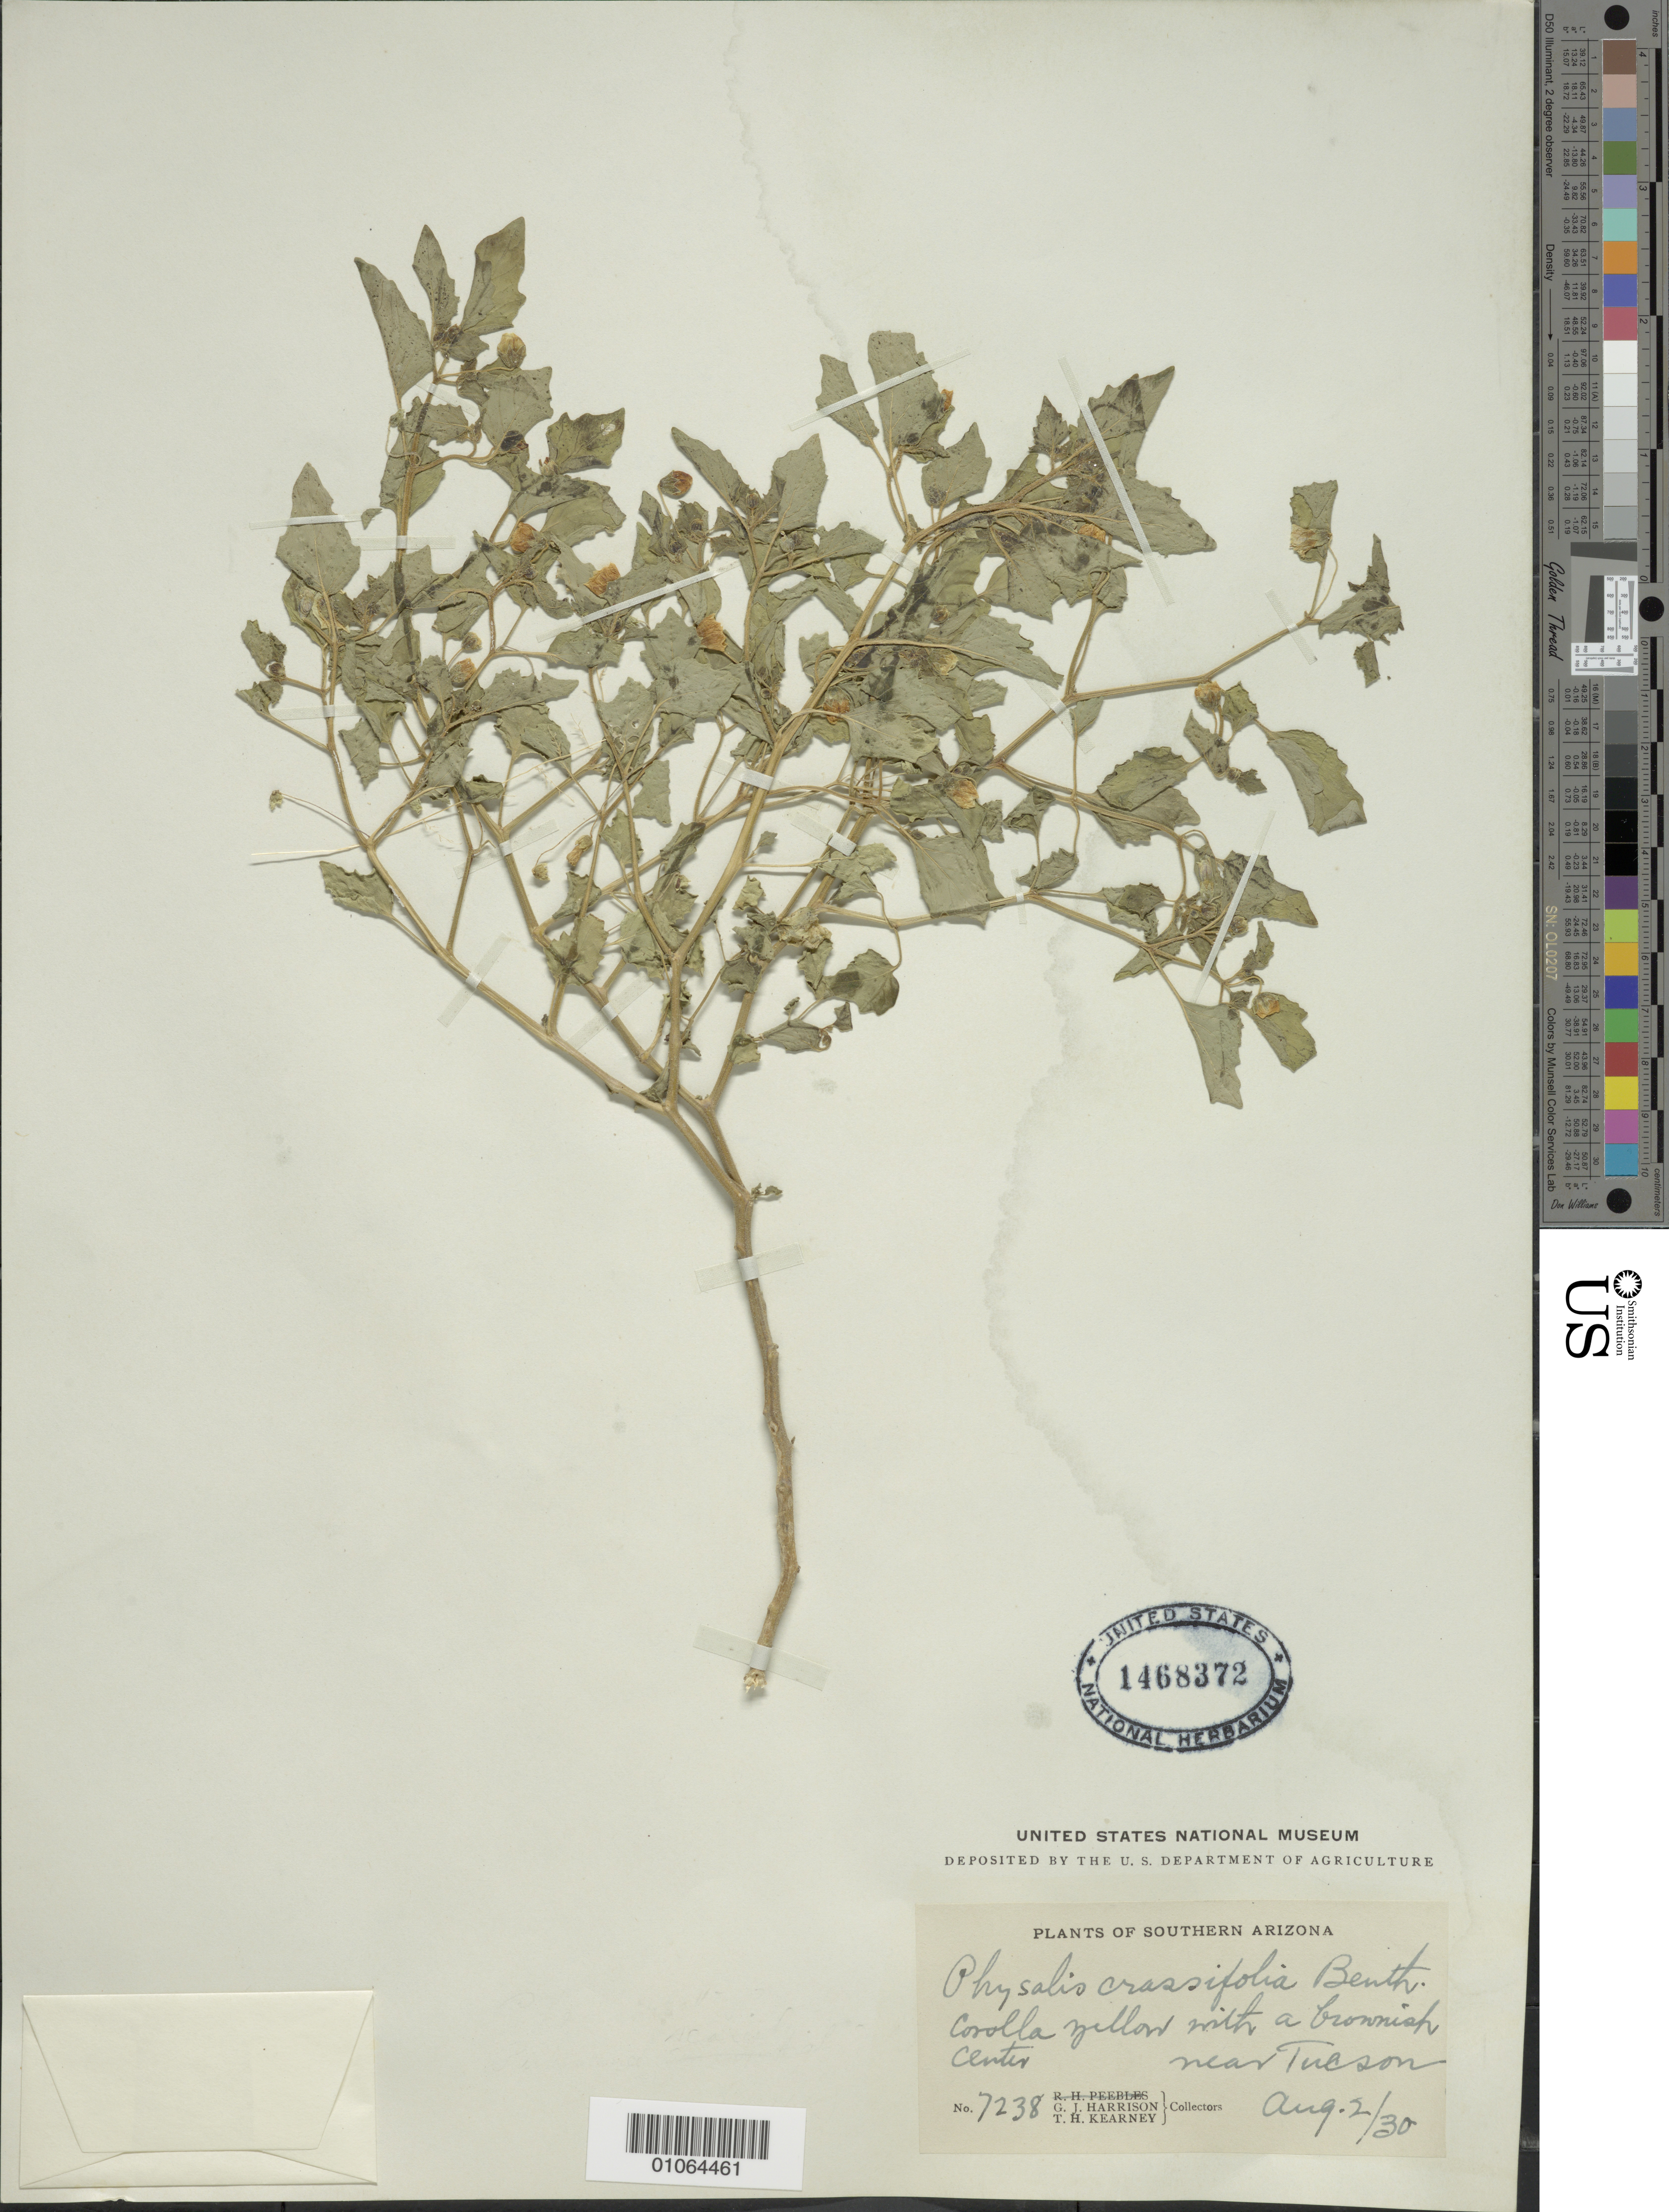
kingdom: Plantae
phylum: Tracheophyta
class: Magnoliopsida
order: Solanales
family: Solanaceae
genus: Physalis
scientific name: Physalis crassifolia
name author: Benth.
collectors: G. J. Harrison & T. H. Kearney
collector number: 7238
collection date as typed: Transcribed d/m/y: 2/8/30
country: United States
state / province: Arizona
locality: Southern Arizona. Center near Tucson.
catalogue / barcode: US 1468372